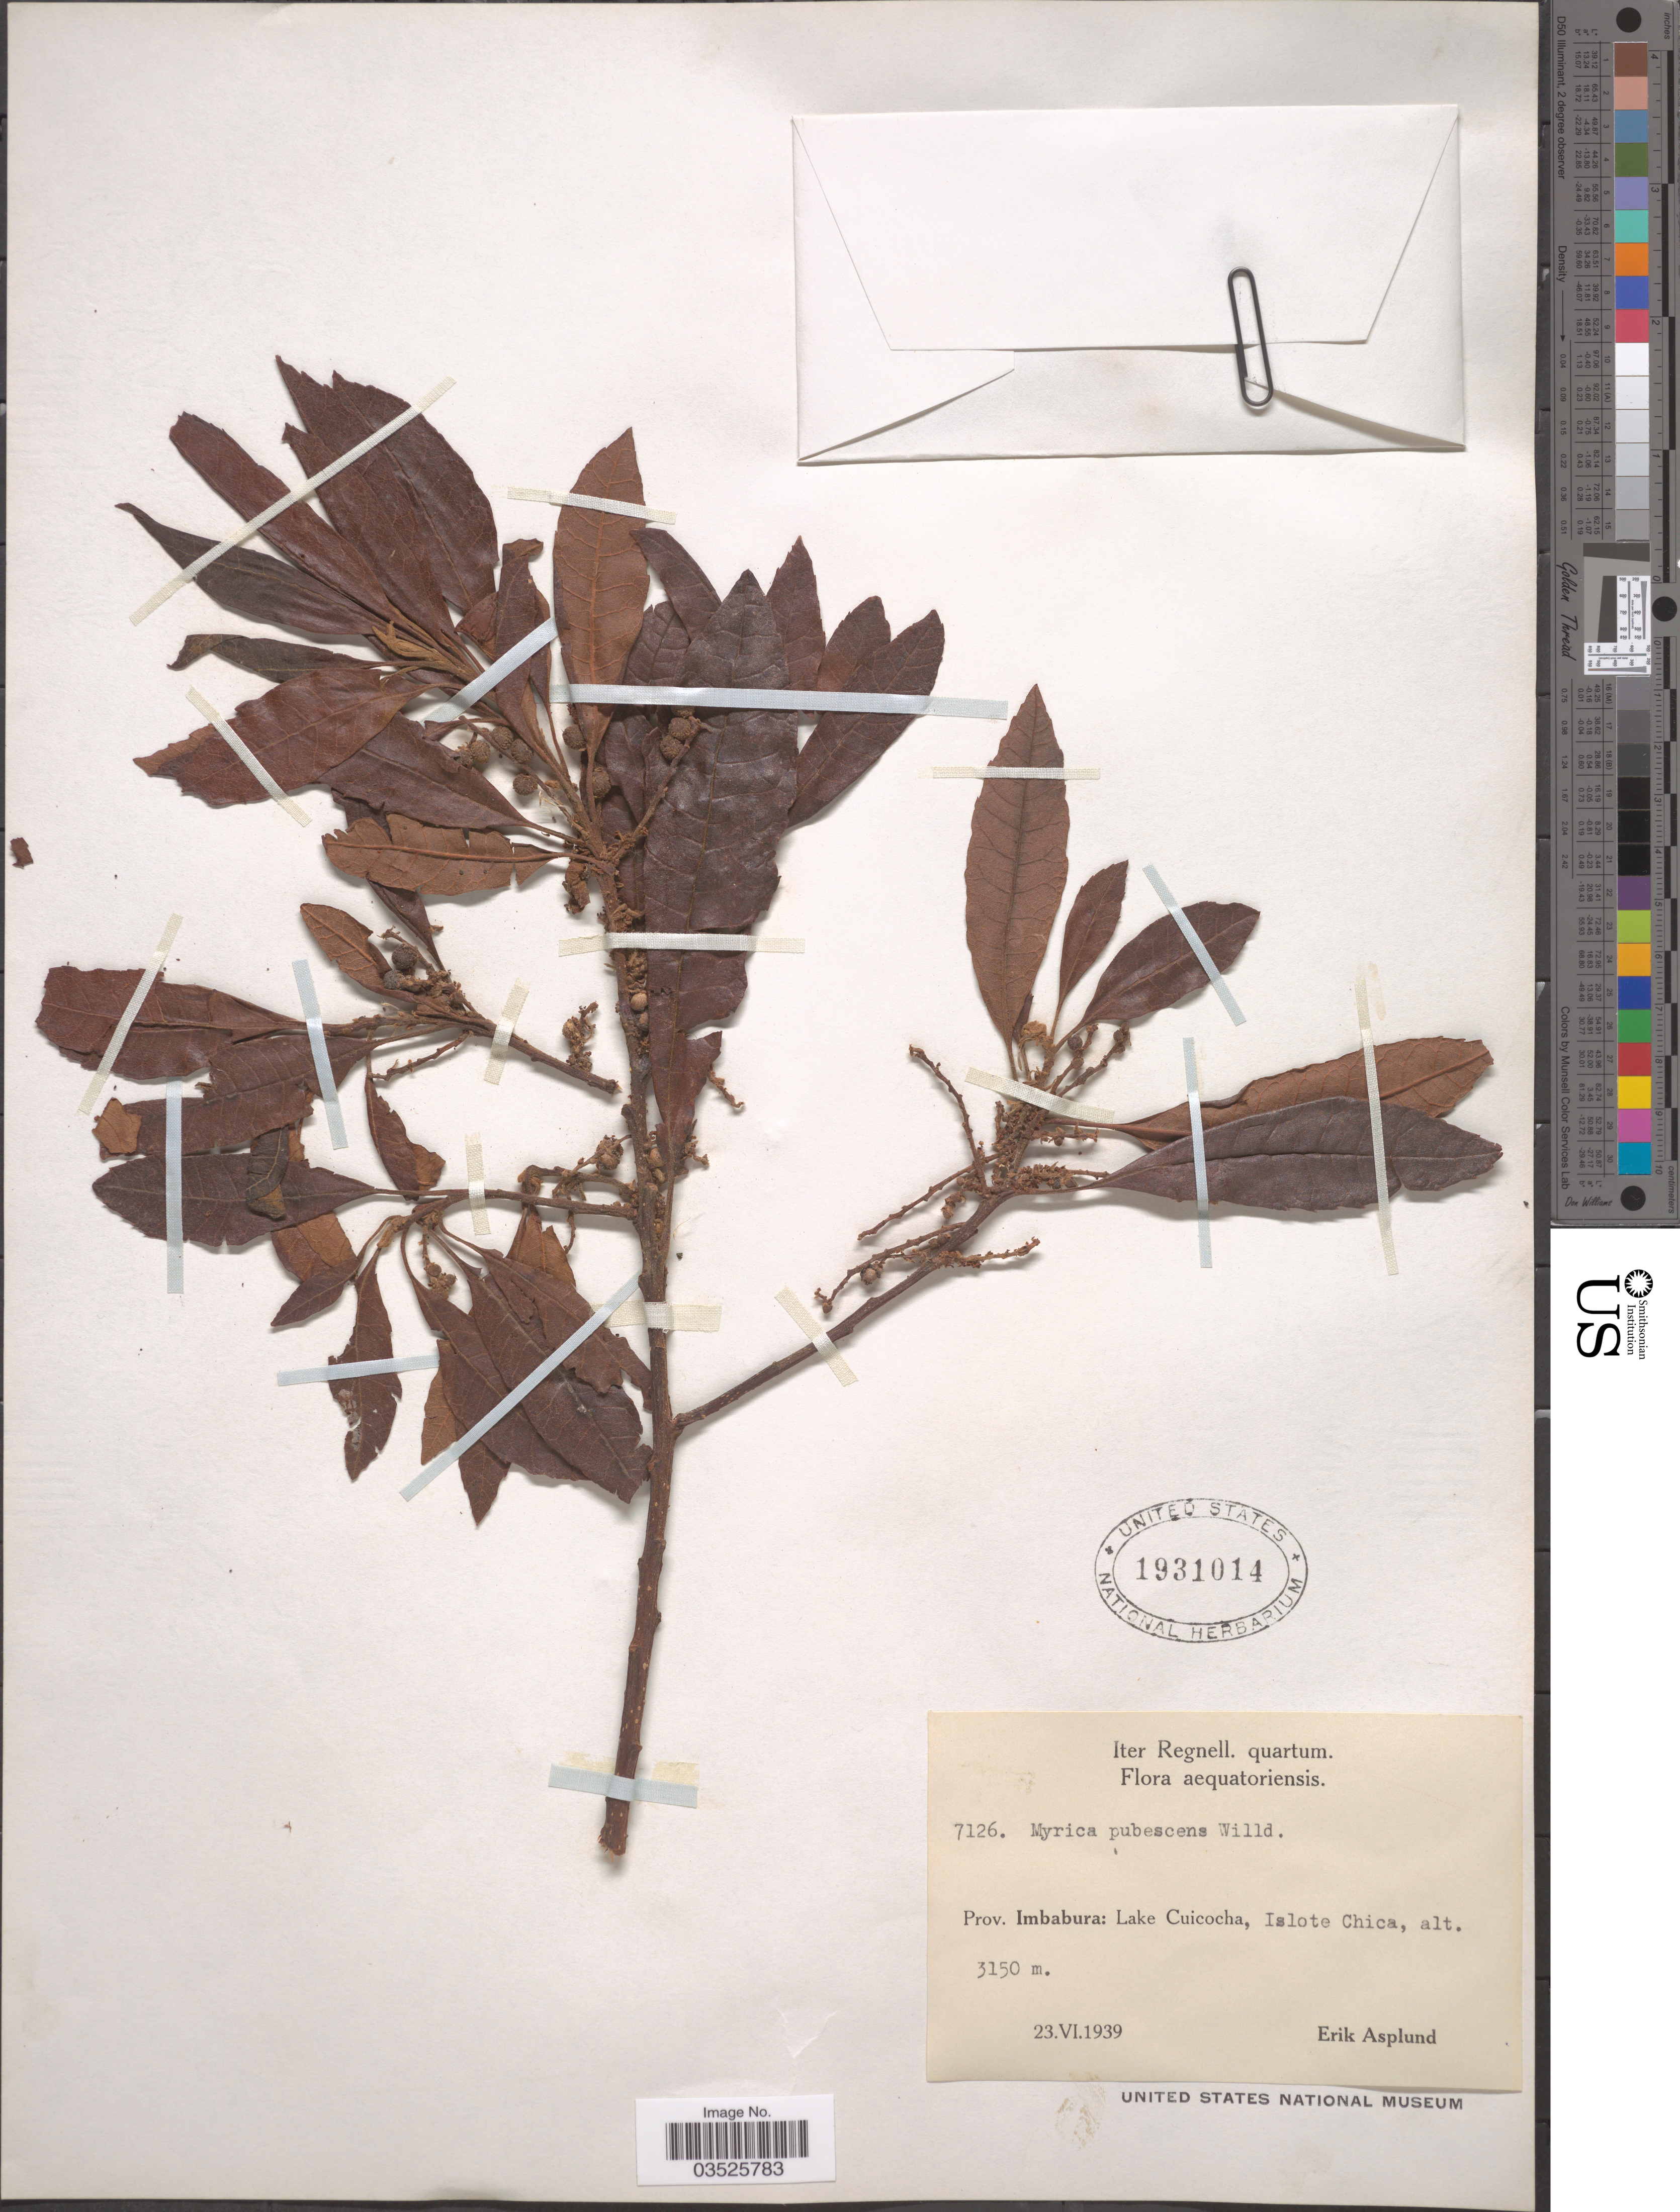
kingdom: Plantae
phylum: Tracheophyta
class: Magnoliopsida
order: Fagales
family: Myricaceae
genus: Morella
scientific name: Morella pubescens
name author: (Humb. & Bonpl. ex Willd.) Wilbur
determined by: Strong, M. T., (US), Smithsonian Institution - National Museum of Natural History (UNITED STATES)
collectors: E. Asplund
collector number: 7126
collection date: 1939-06-23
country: Ecuador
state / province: Imbabura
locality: Lake Cuicocha, Islote Chica.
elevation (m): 3150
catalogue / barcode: US 1931014